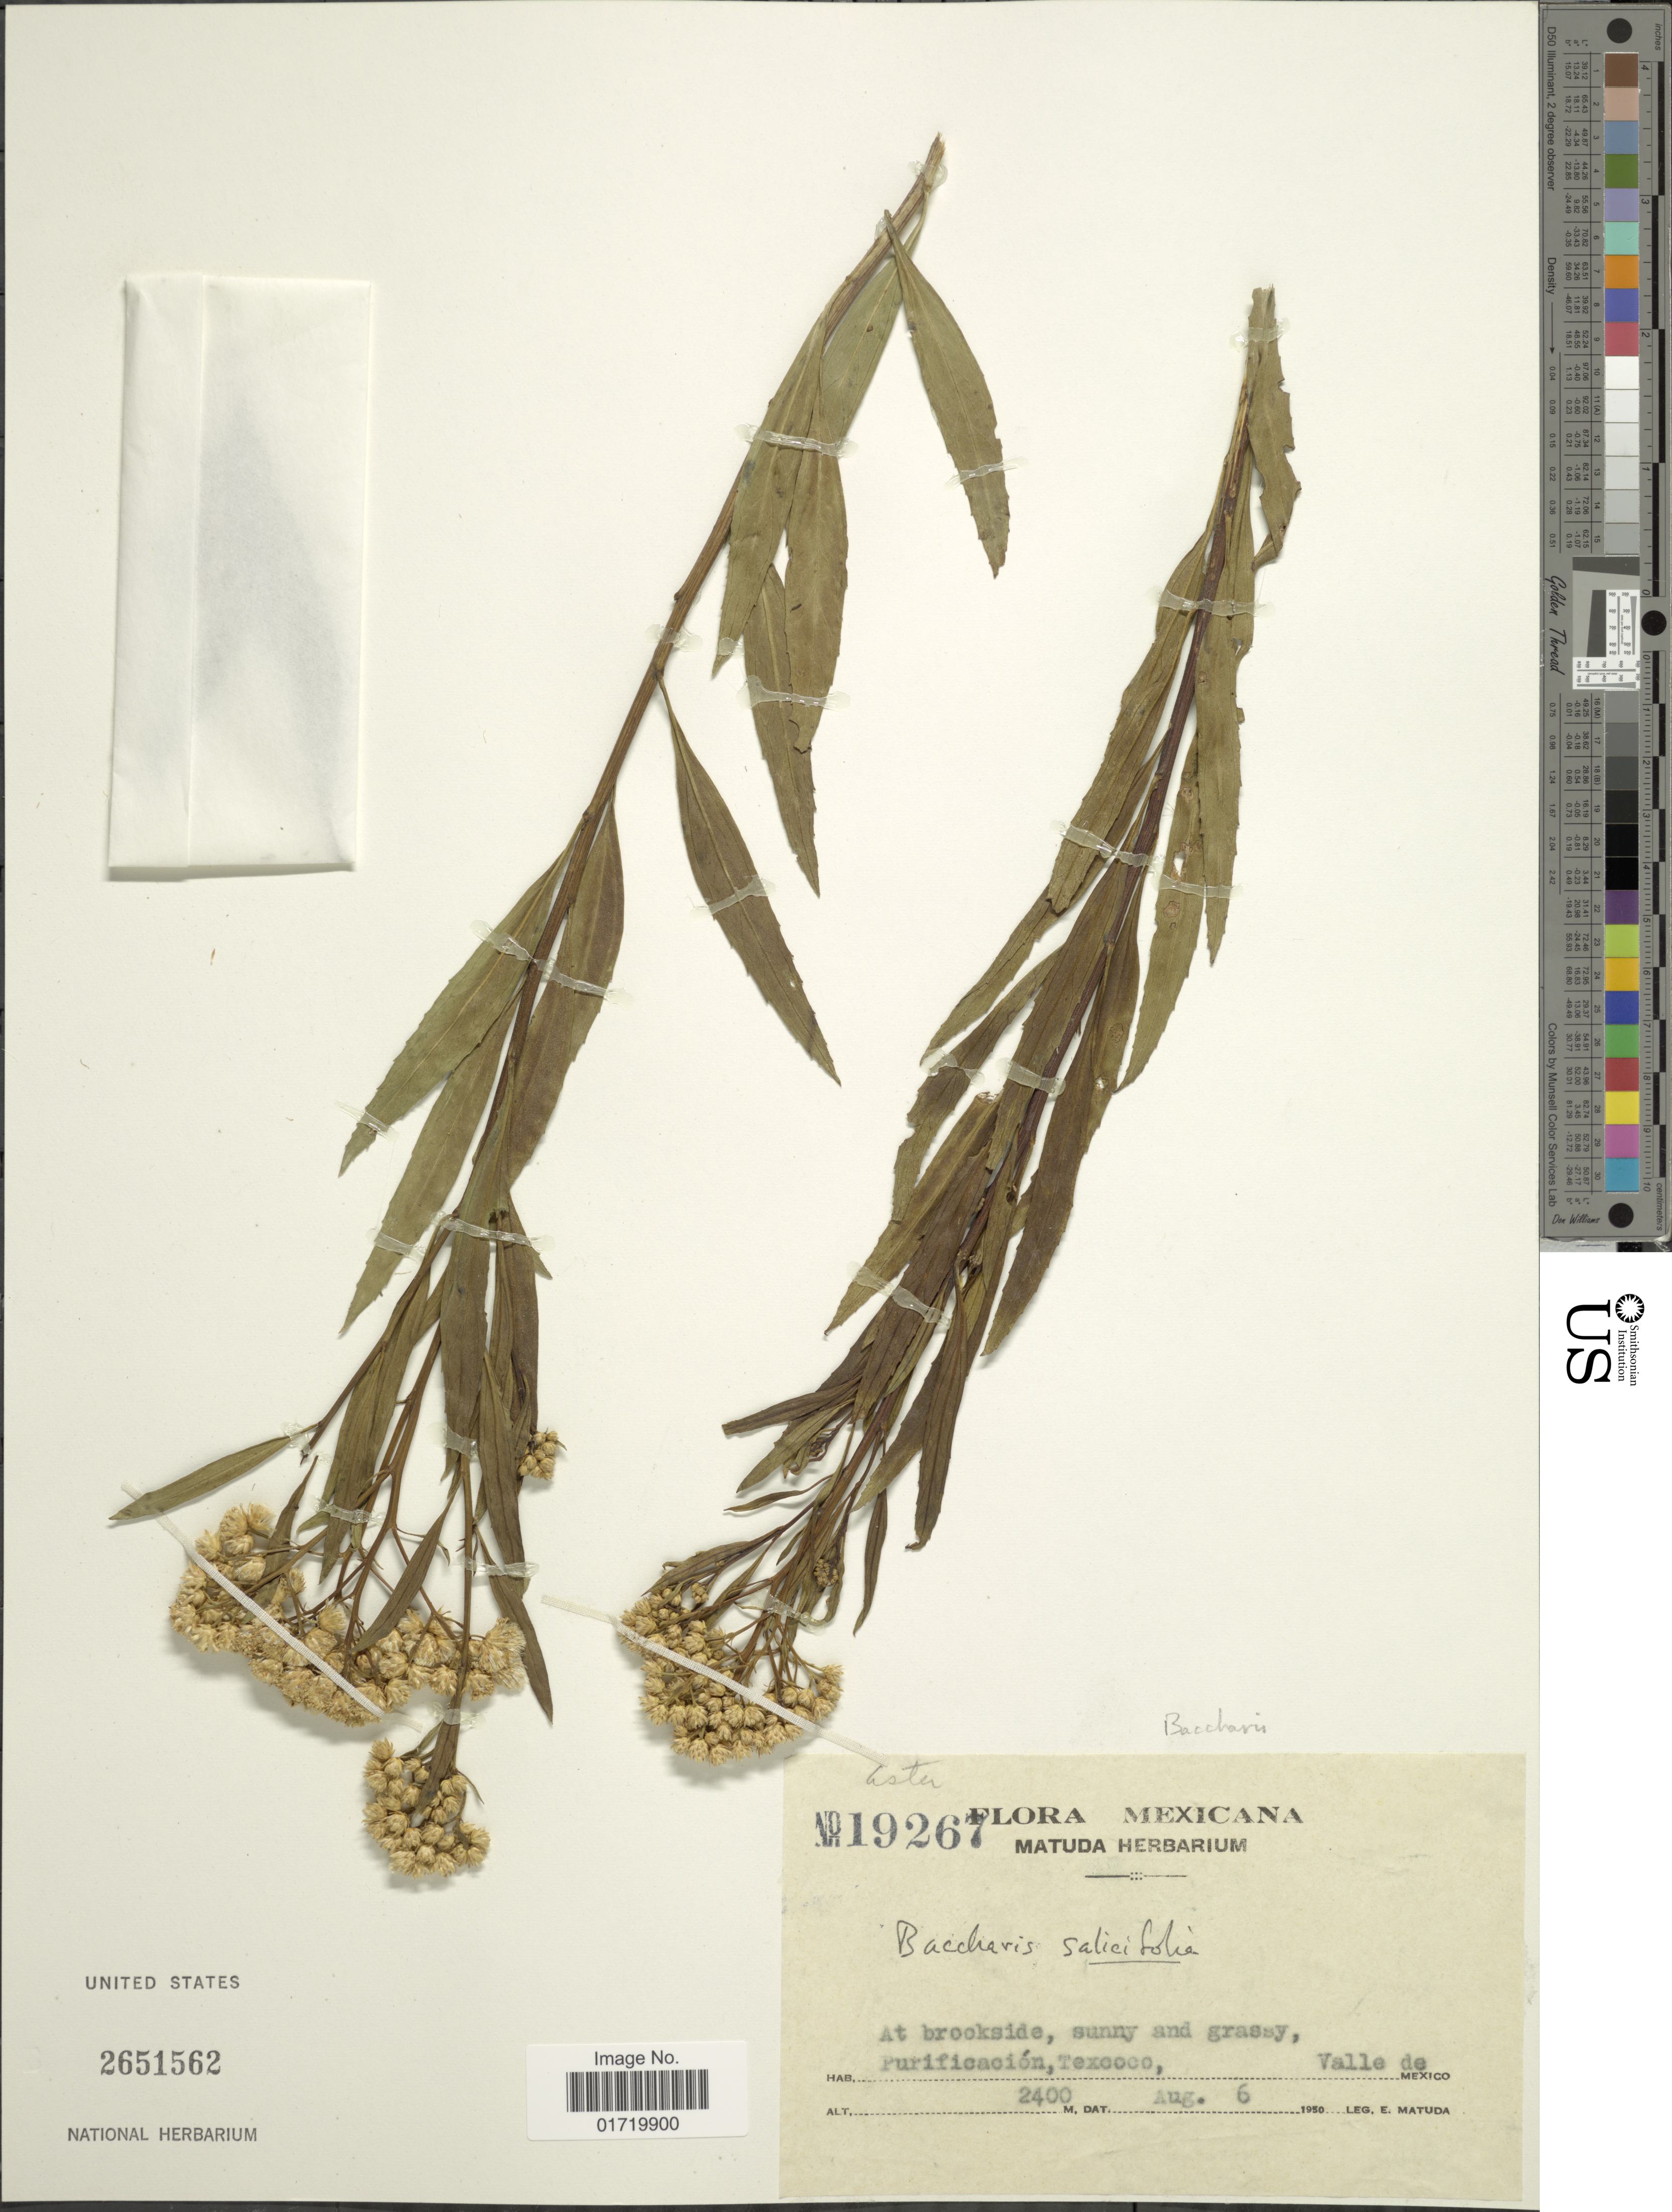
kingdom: Plantae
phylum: Tracheophyta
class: Magnoliopsida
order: Asterales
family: Asteraceae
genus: Baccharis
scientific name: Baccharis salicifolia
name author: (Ruiz & Pav.) Pers.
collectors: E. Matuda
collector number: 19267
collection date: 1950-08-06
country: Mexico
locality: Mexicana, Purificacion, Texcoco, Valle de Mexico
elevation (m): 2400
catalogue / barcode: US 2651562